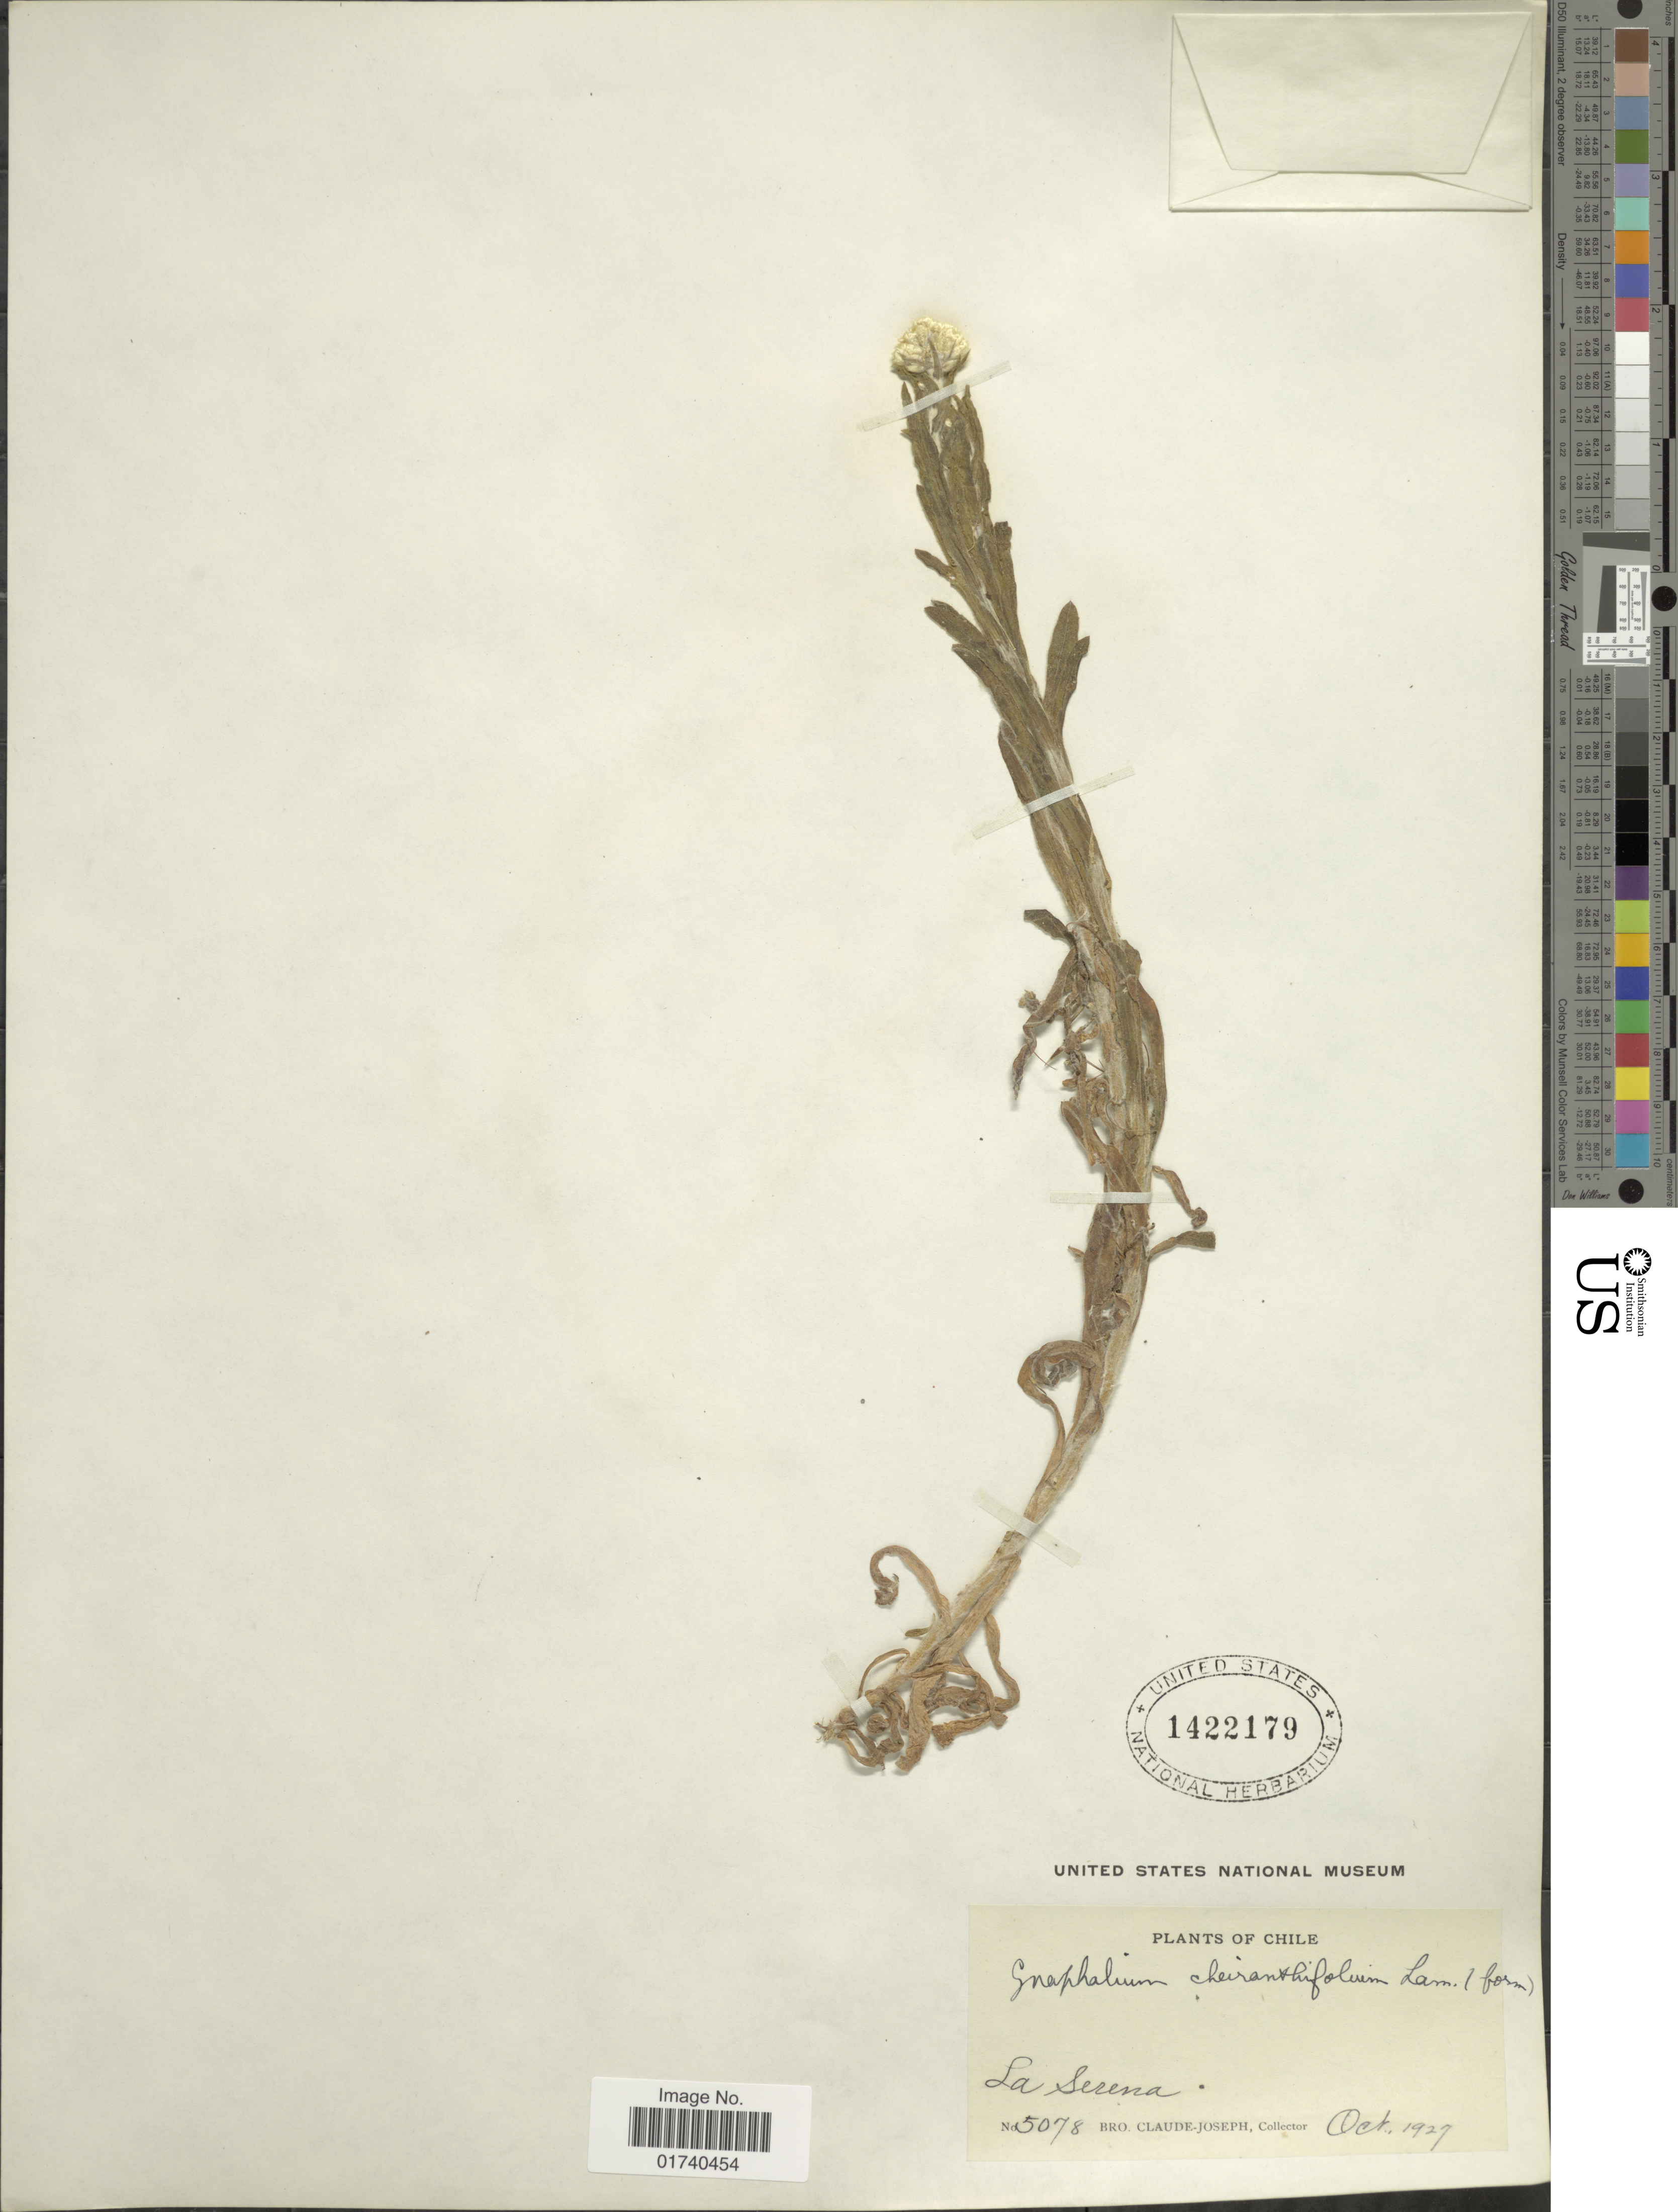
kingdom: Plantae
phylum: Tracheophyta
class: Magnoliopsida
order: Asterales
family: Asteraceae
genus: Pseudognaphalium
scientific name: Pseudognaphalium cheiranthifolium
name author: (Lam.) Hilliard & B.L. Burtt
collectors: Bro. Claude-Joseph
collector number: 5078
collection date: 1927-10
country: Chile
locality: La Serena.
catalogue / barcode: US 1422179